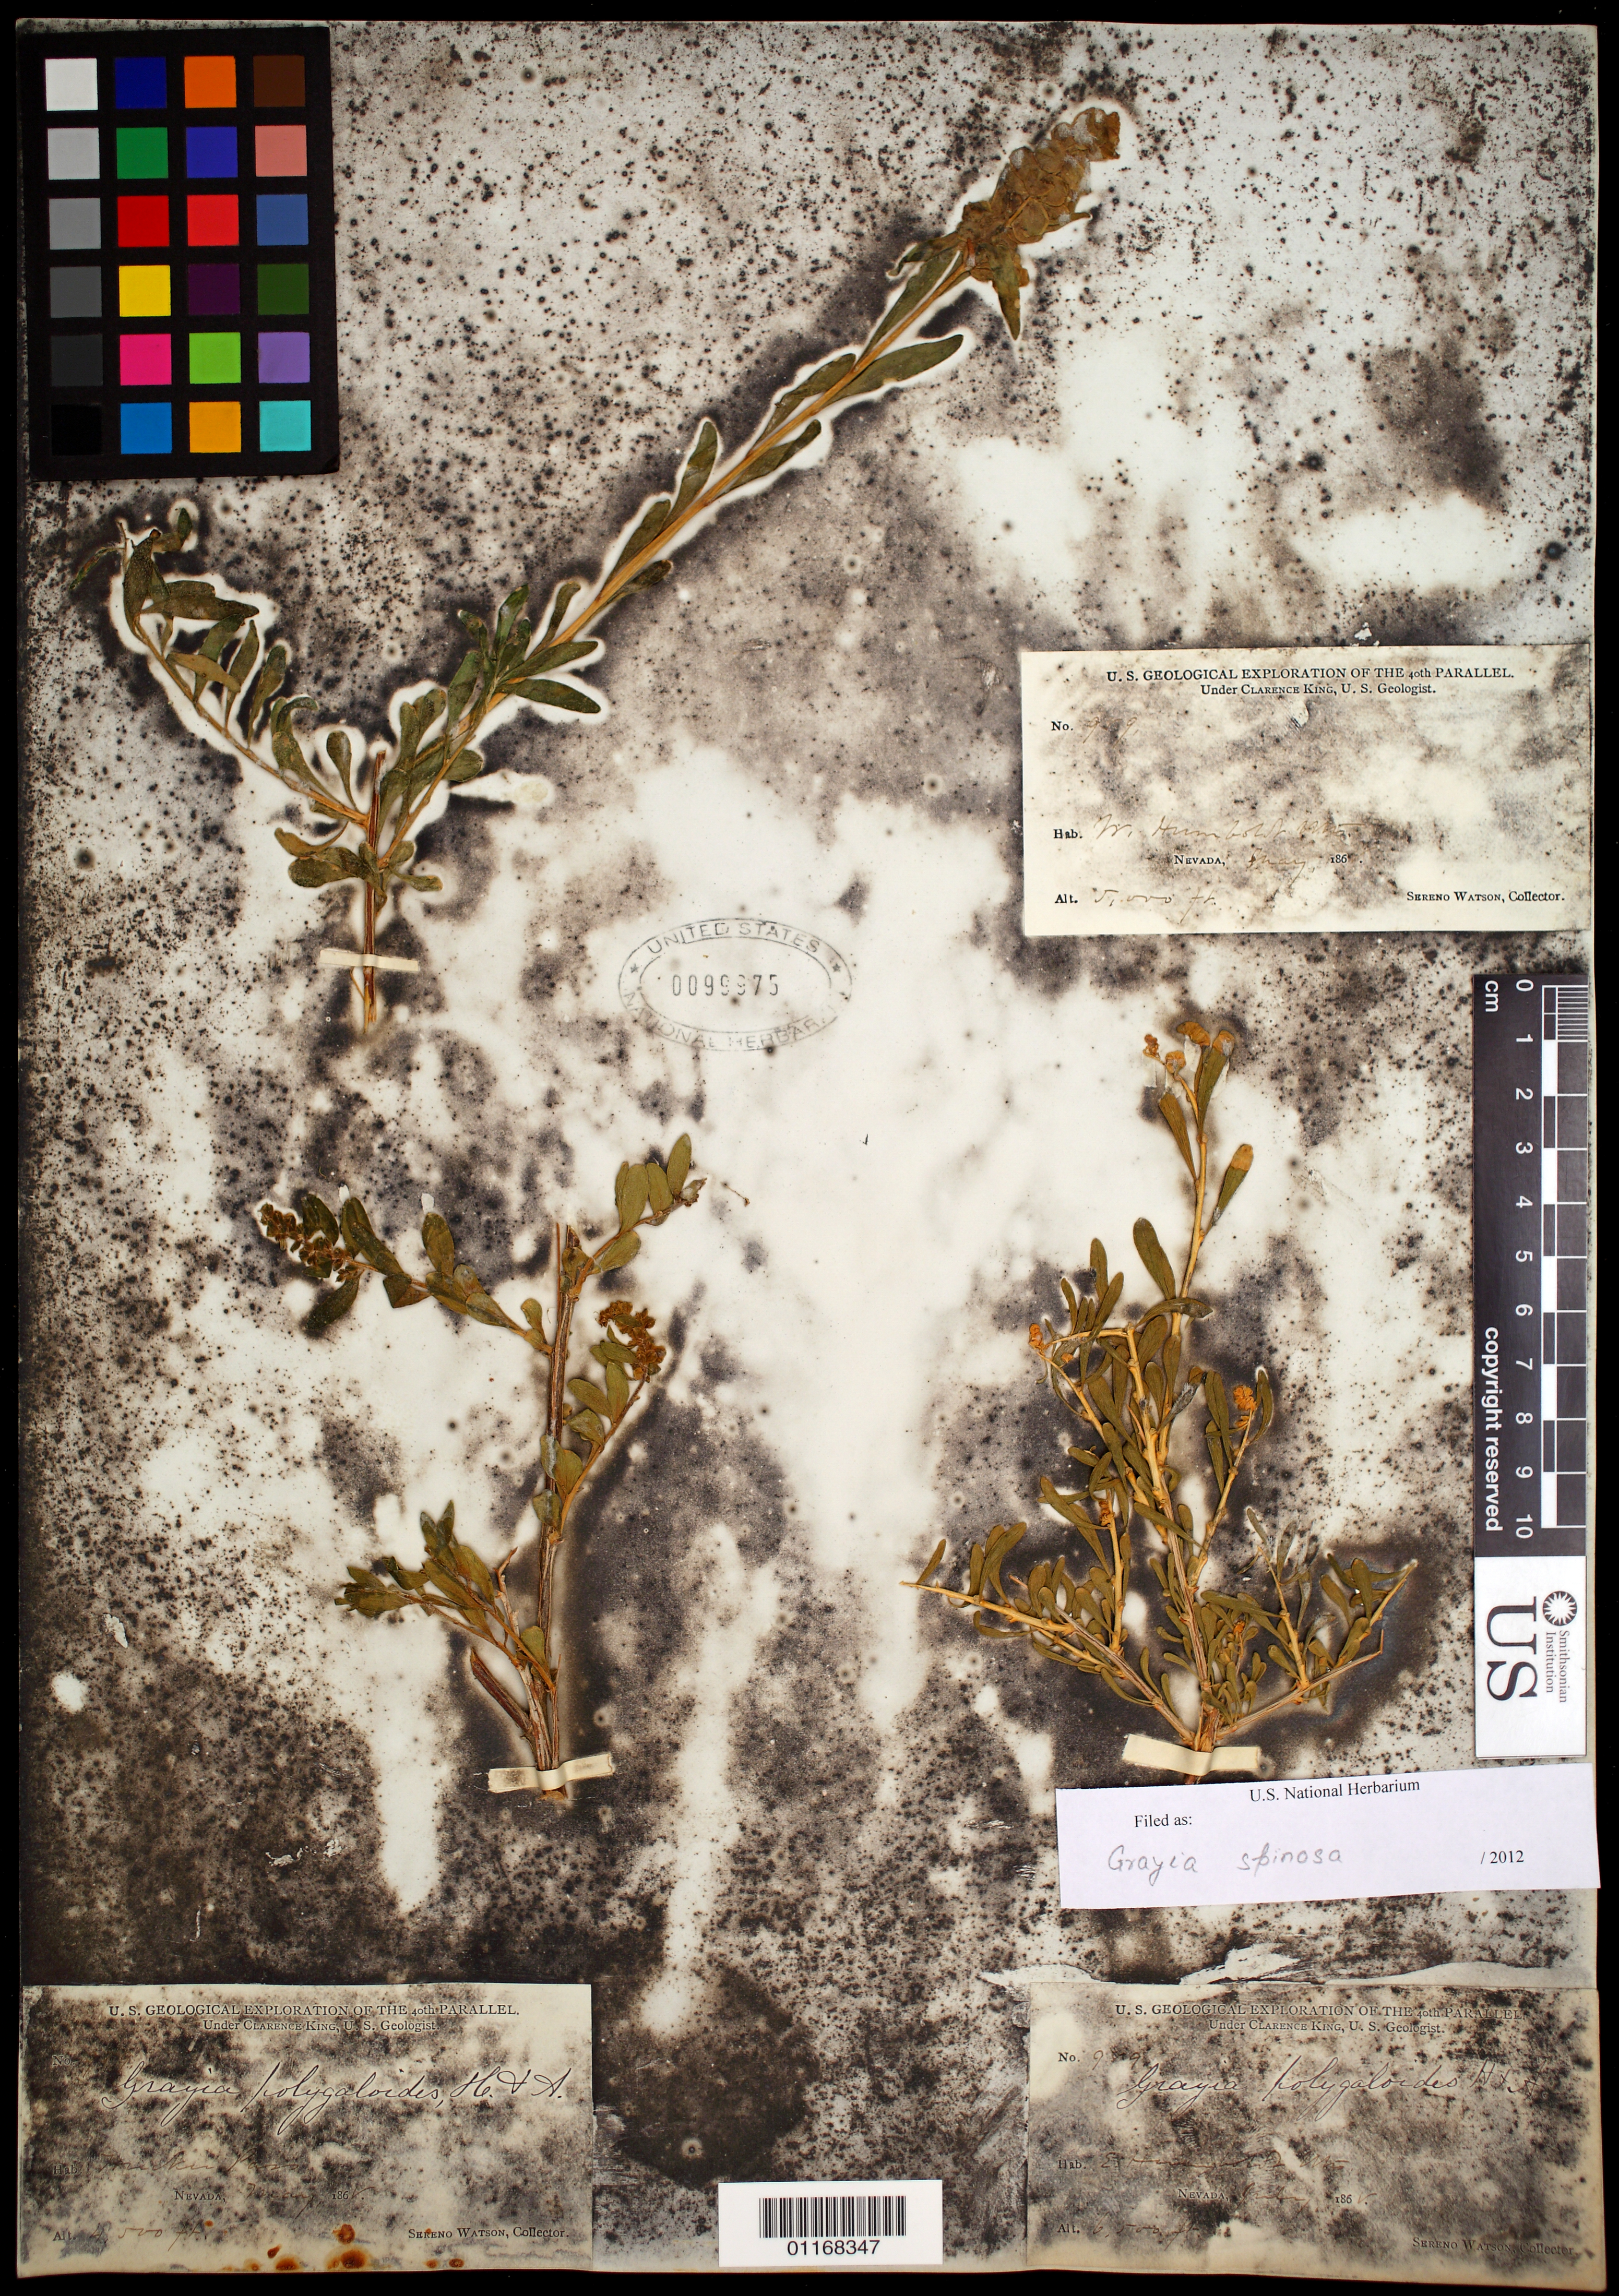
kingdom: Plantae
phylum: Tracheophyta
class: Magnoliopsida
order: Caryophyllales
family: Amaranthaceae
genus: Grayia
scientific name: Grayia spinosa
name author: (Hook.) Moq.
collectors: S. Watson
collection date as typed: May 1868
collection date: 1868-05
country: United States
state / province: Nevada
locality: Truckee Pass.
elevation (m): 1372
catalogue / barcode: US 99975-2